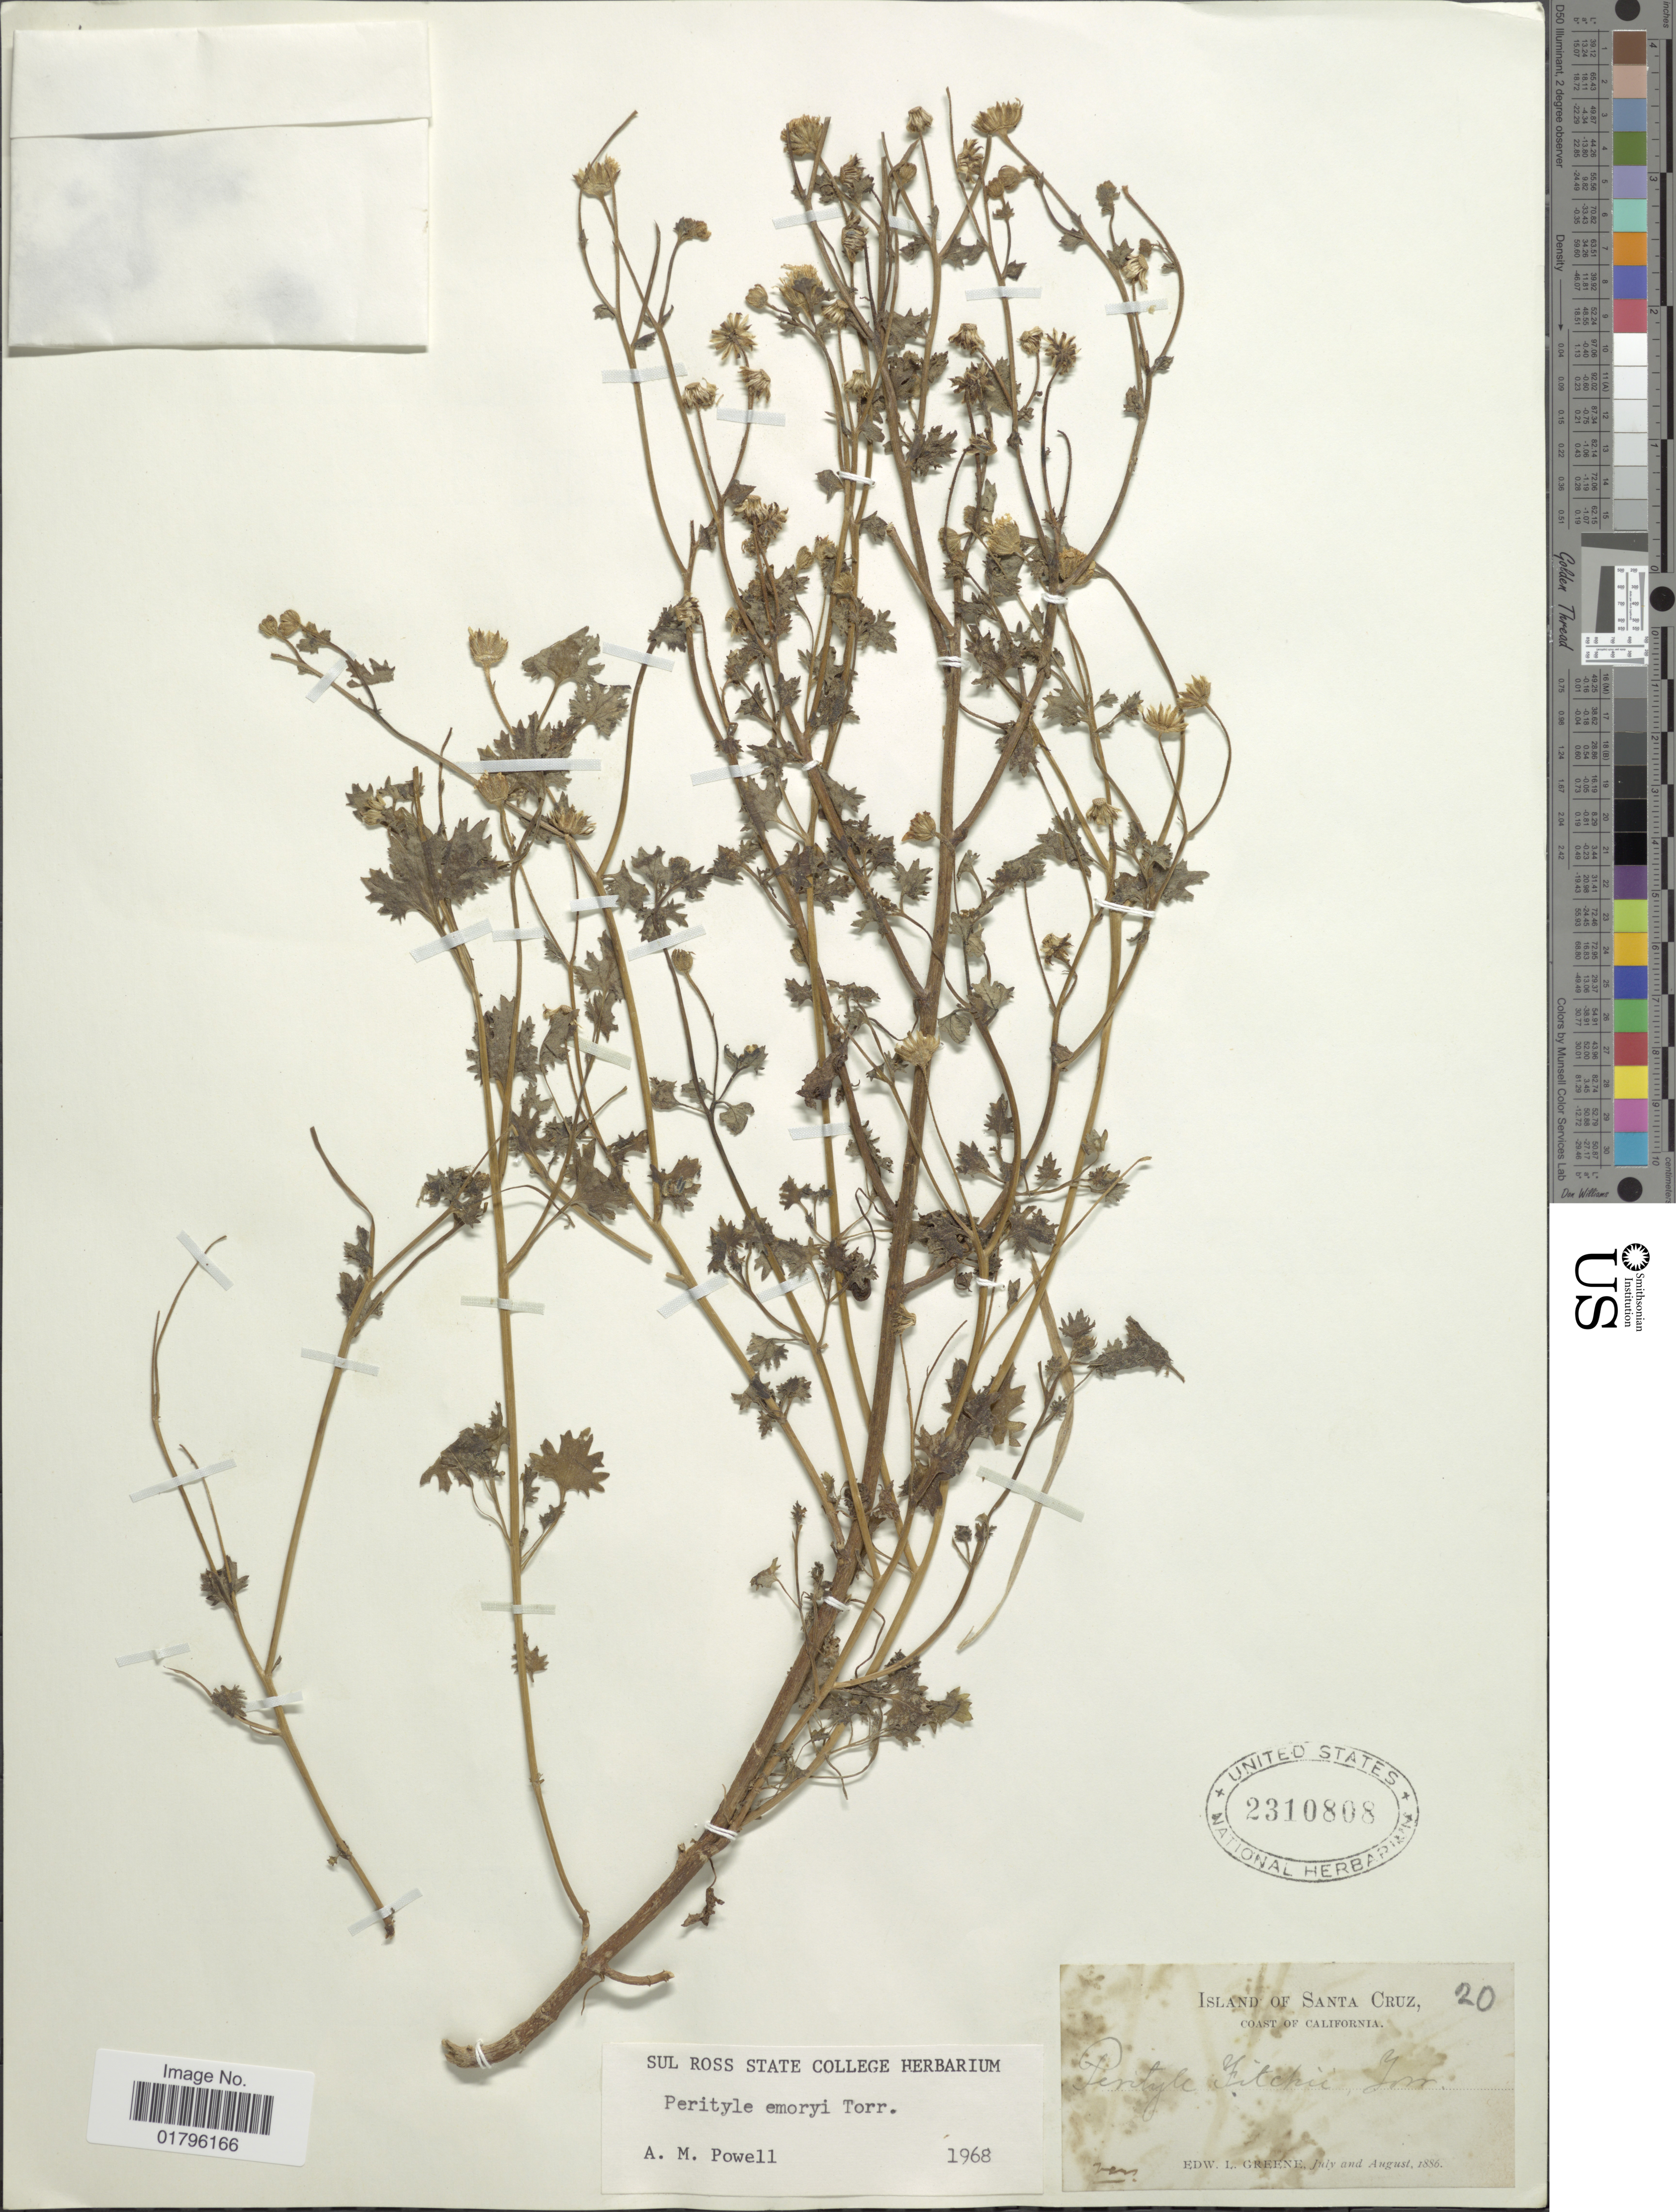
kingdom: Plantae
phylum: Tracheophyta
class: Magnoliopsida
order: Asterales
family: Asteraceae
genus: Perityle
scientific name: Perityle emoryi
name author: Torr.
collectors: E. L. Greene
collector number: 20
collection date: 1886-07/1886-08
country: United States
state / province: California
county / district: Santa Barbara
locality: Island of Santa Cruz. Coast of California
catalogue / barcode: US 2310808